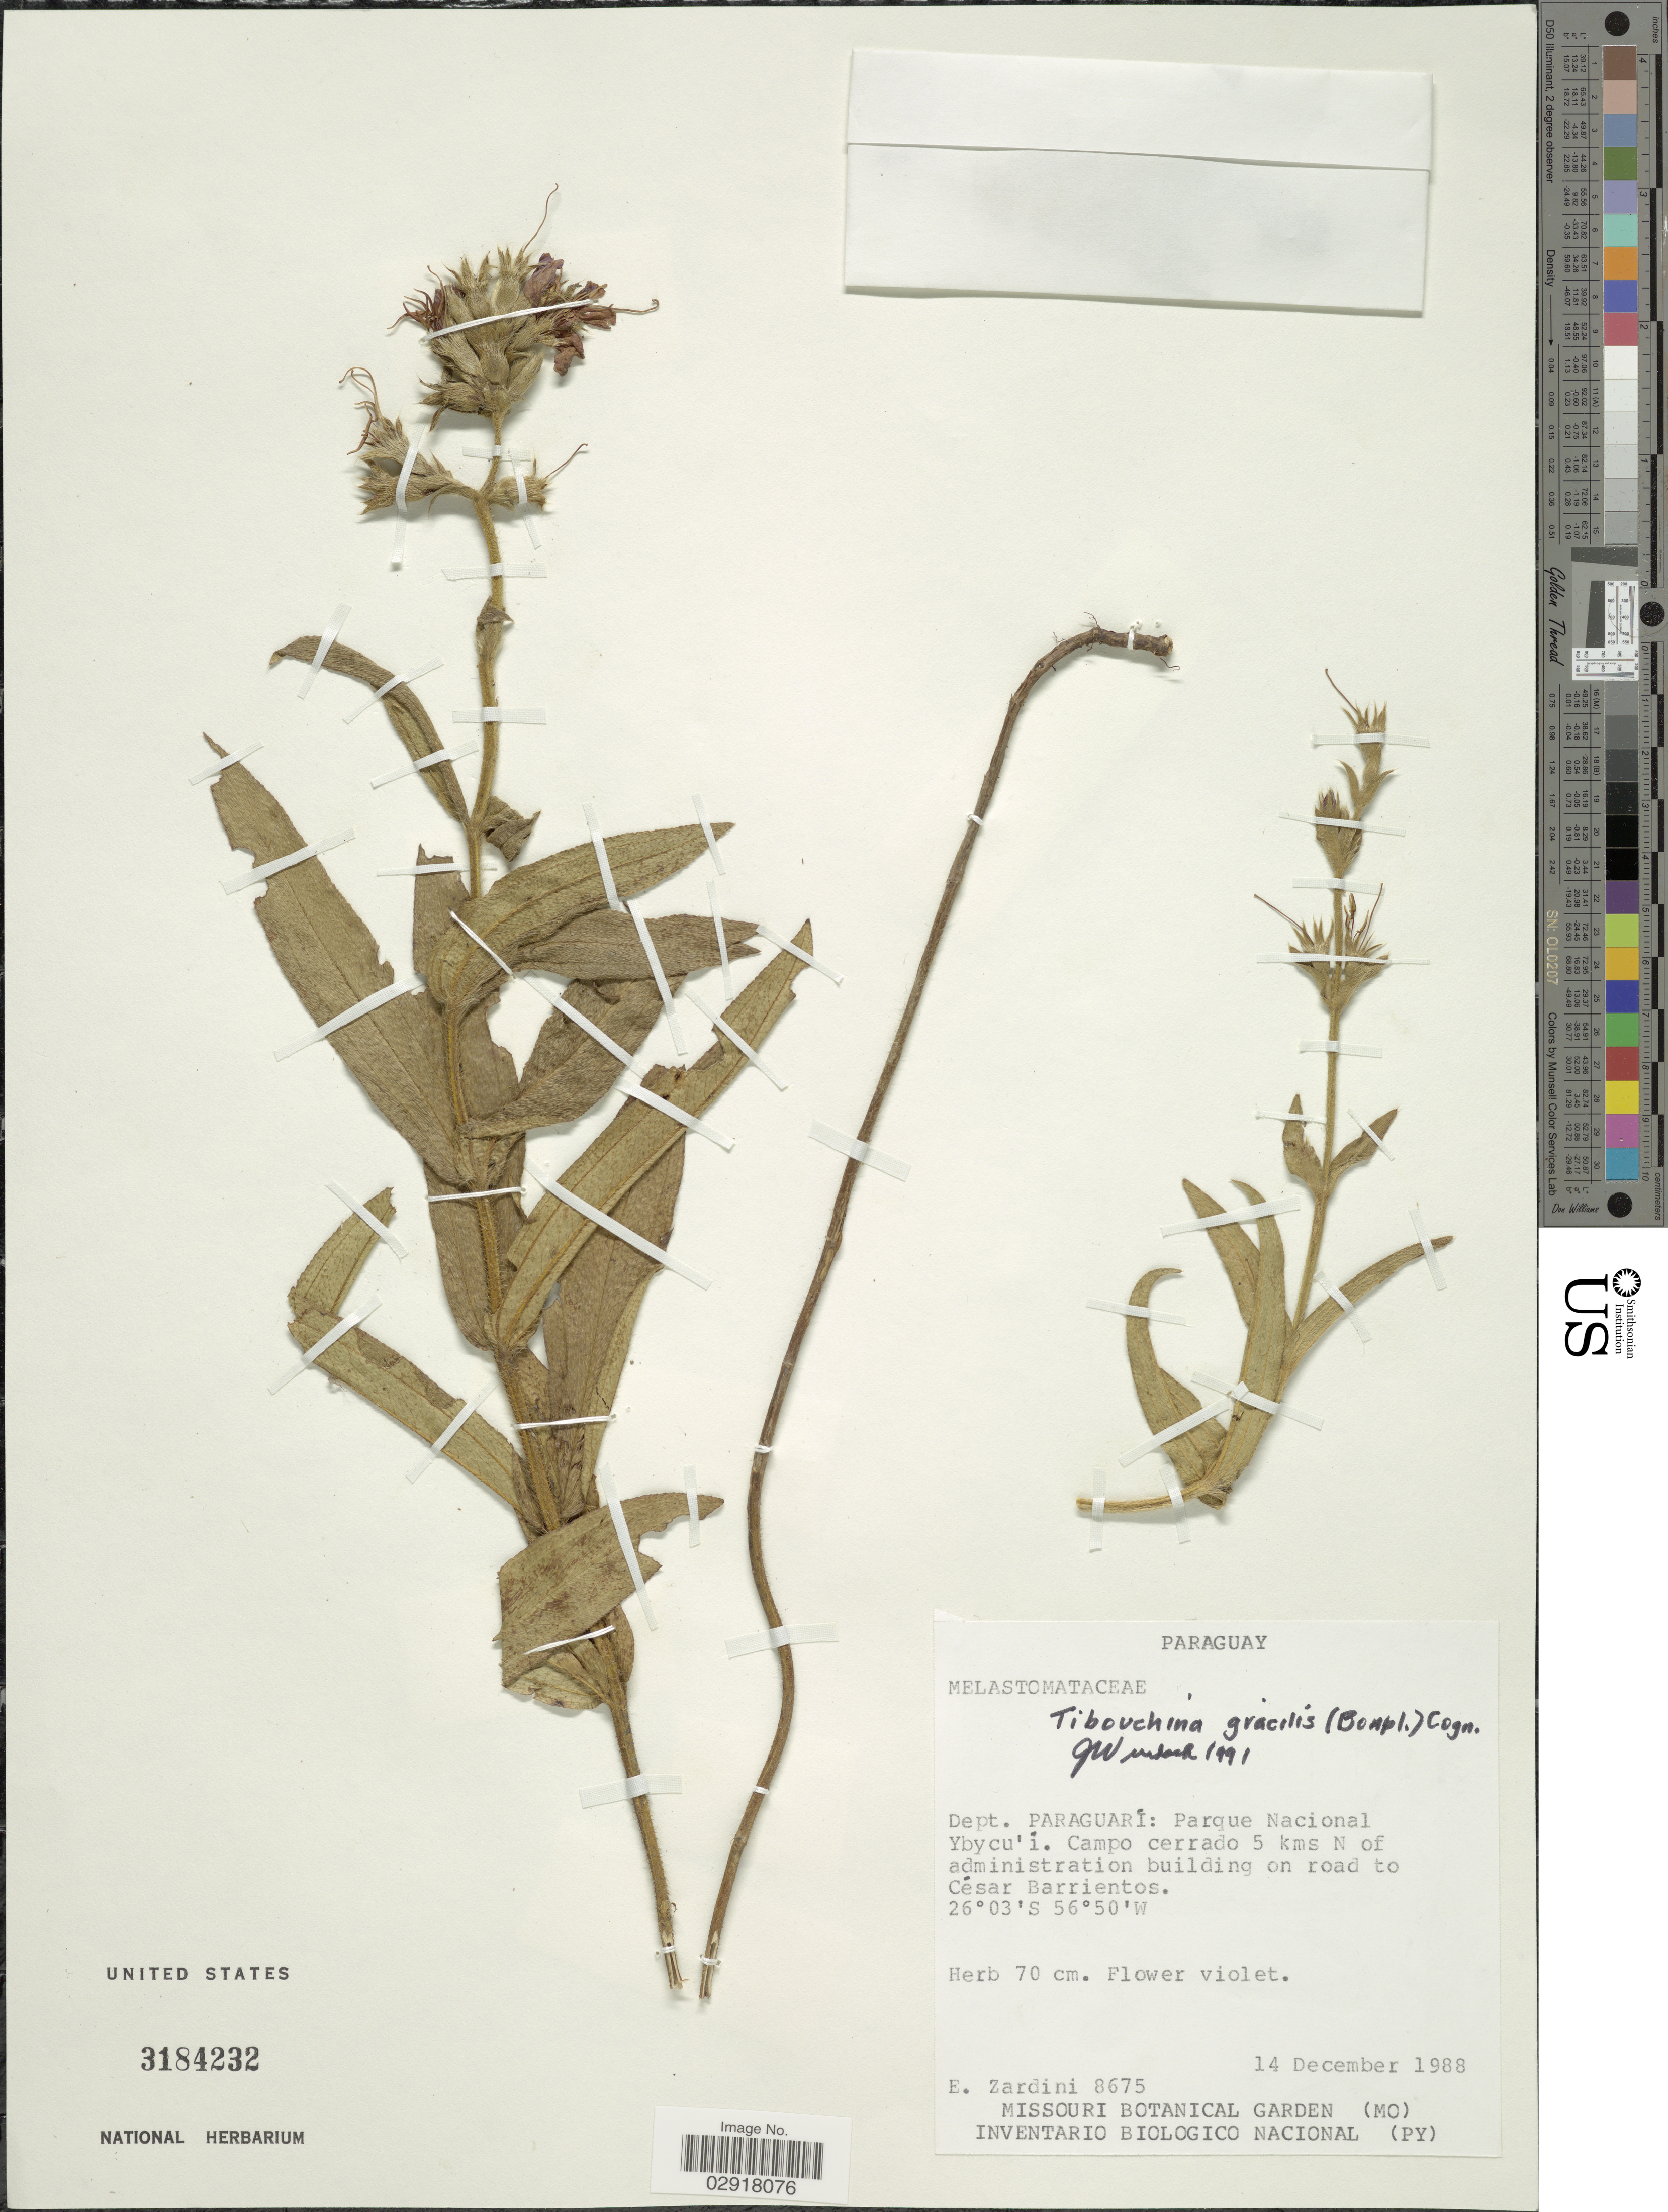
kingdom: Plantae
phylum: Tracheophyta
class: Magnoliopsida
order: Myrtales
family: Melastomataceae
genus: Chaetogastra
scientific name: Chaetogastra gracilis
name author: (Bonpl.) DC.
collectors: E. Zardini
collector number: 8675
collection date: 1988-12-14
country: Paraguay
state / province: Paraguari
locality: Dept. Paraguarí: Parque Nacional Ybycu'i. Campo cerrado 5 kms N of adminstration building on road to César Barrientos.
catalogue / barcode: US 3184232